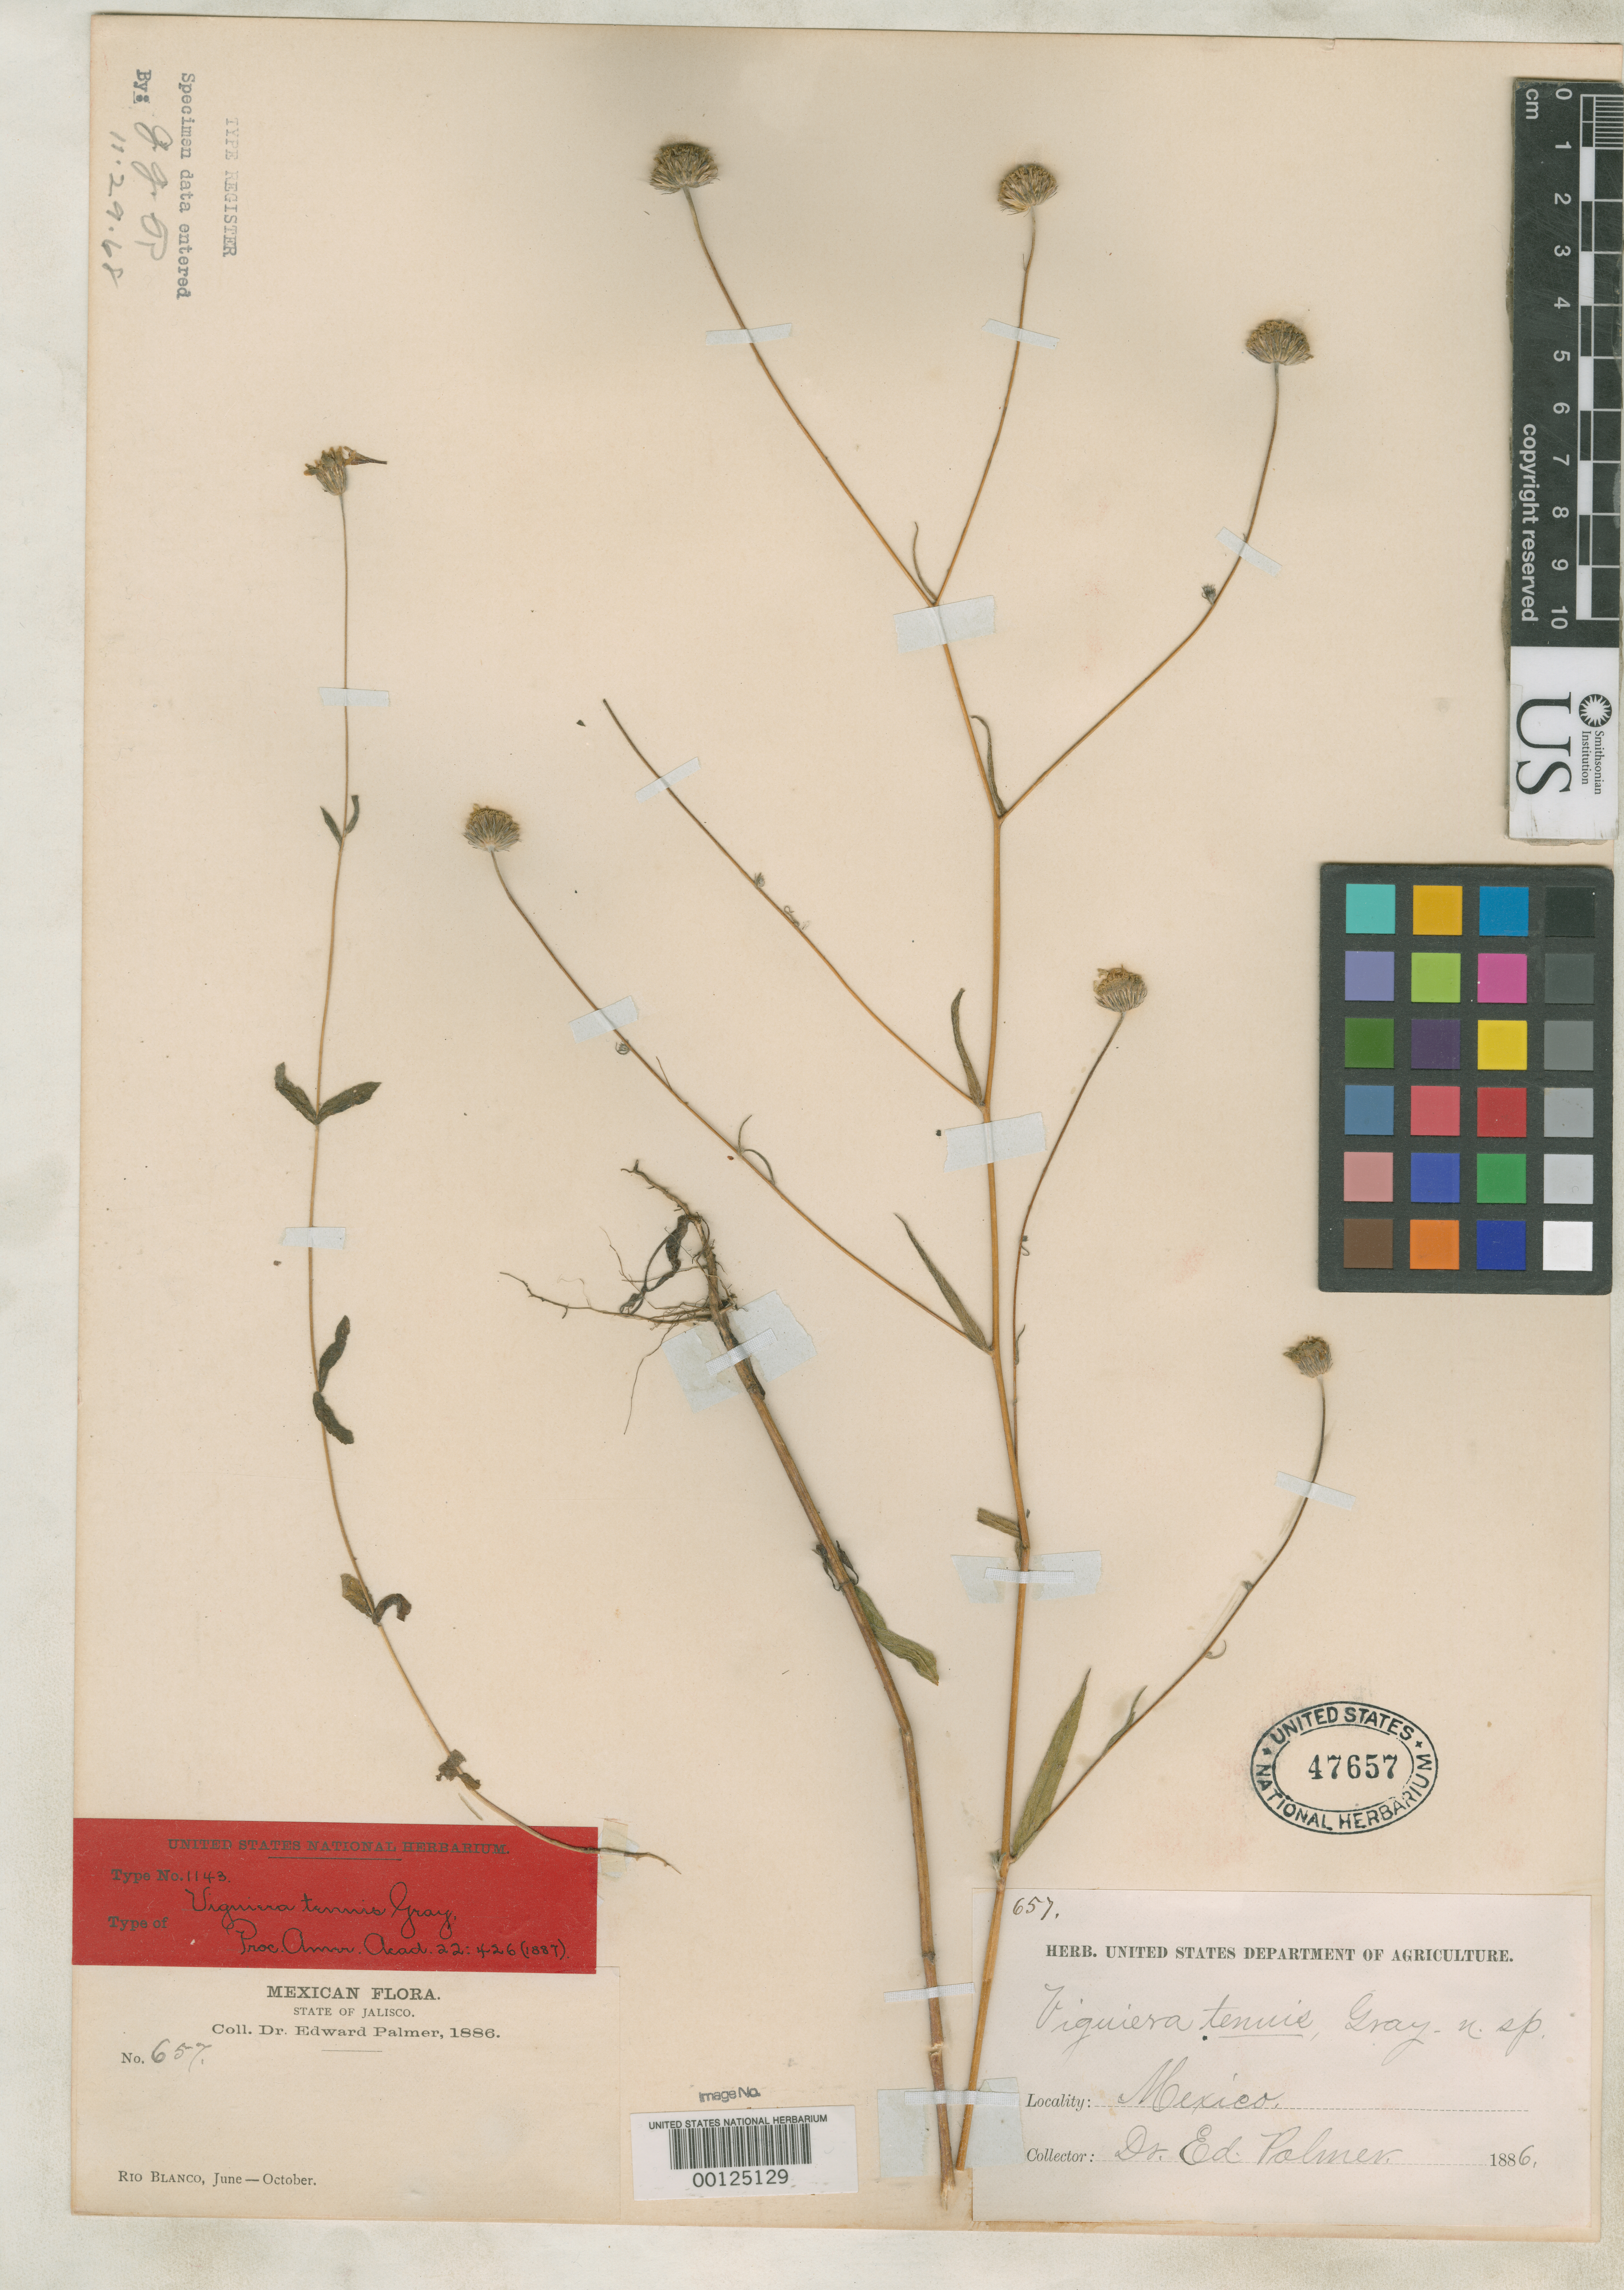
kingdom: Plantae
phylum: Tracheophyta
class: Magnoliopsida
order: Asterales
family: Asteraceae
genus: Viguiera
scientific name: Viguiera tenuis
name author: A. Gray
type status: Isotype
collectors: E. Palmer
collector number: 657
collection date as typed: Oct 1886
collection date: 1886-10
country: Mexico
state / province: Jalisco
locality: Rio Blanco.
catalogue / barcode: US 47657